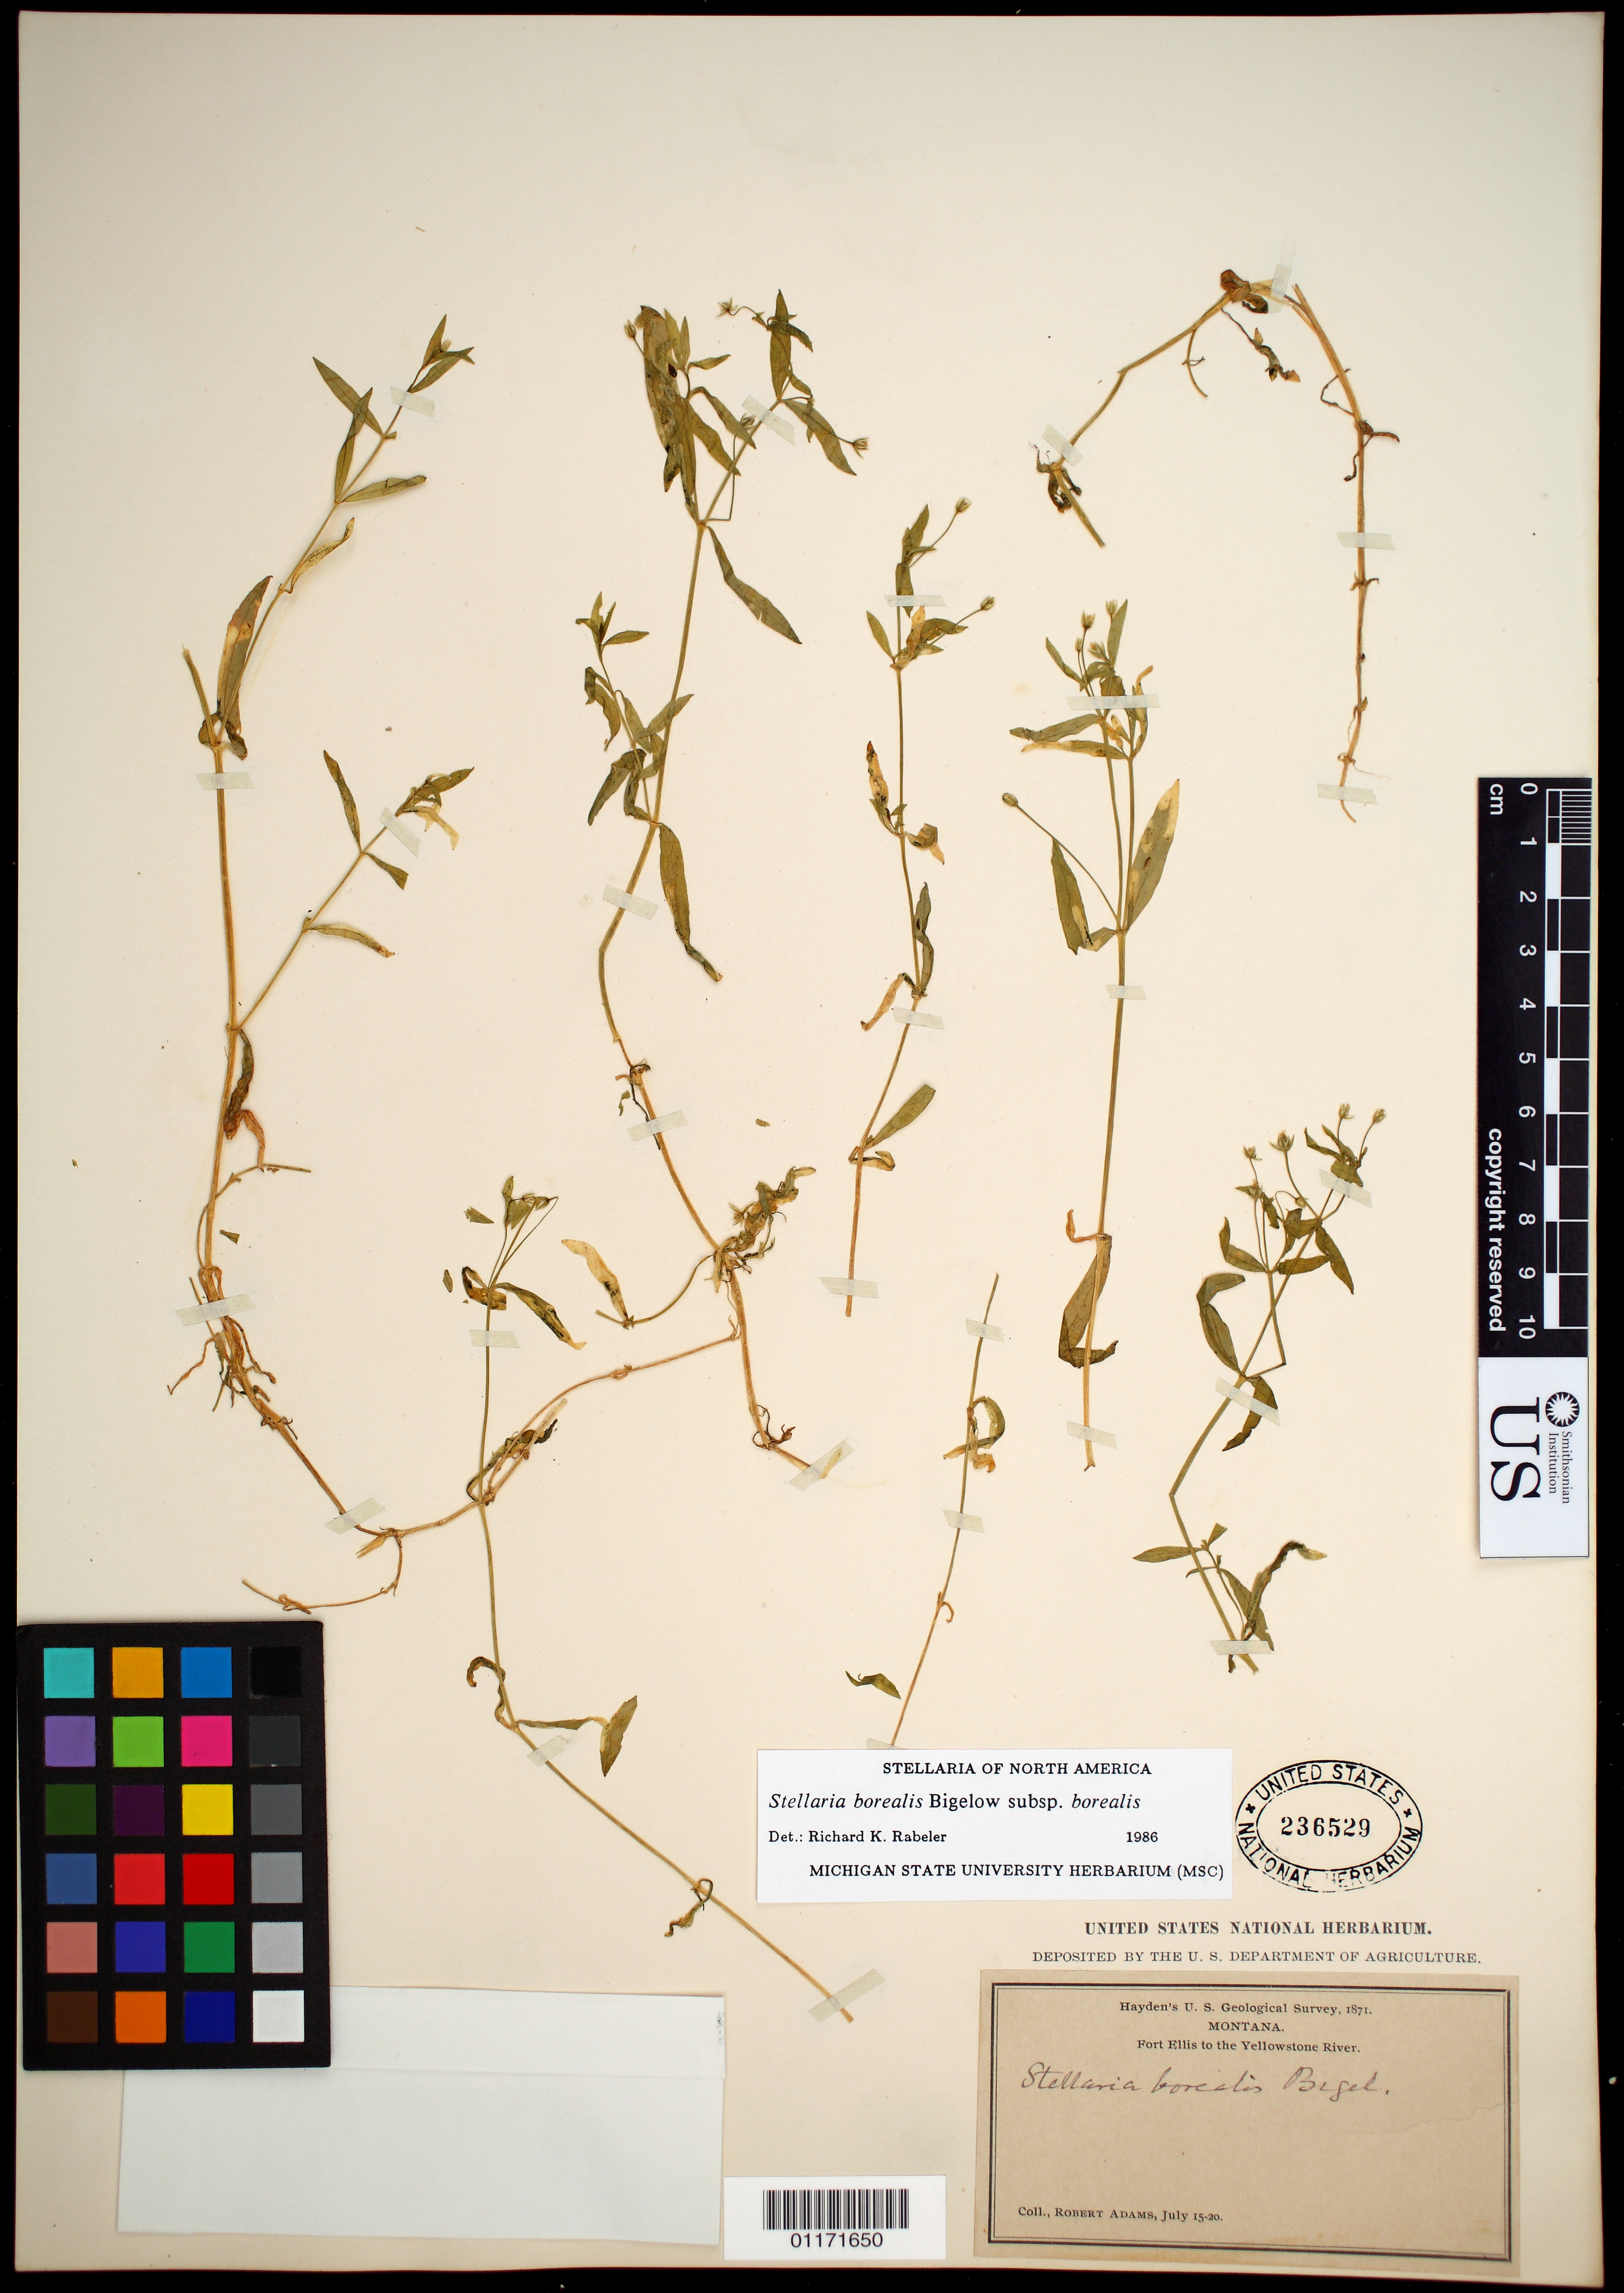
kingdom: Plantae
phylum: Tracheophyta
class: Magnoliopsida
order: Caryophyllales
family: Caryophyllaceae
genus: Stellaria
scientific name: Stellaria borealis subsp. borealis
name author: Bigelow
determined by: Rabeler, R. K.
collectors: R. Adams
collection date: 1871-07-15/1871-07-20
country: United States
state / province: Montana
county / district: Gallatin / Park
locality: Between Ft. Ellis and Yellowstone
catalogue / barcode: US 236529